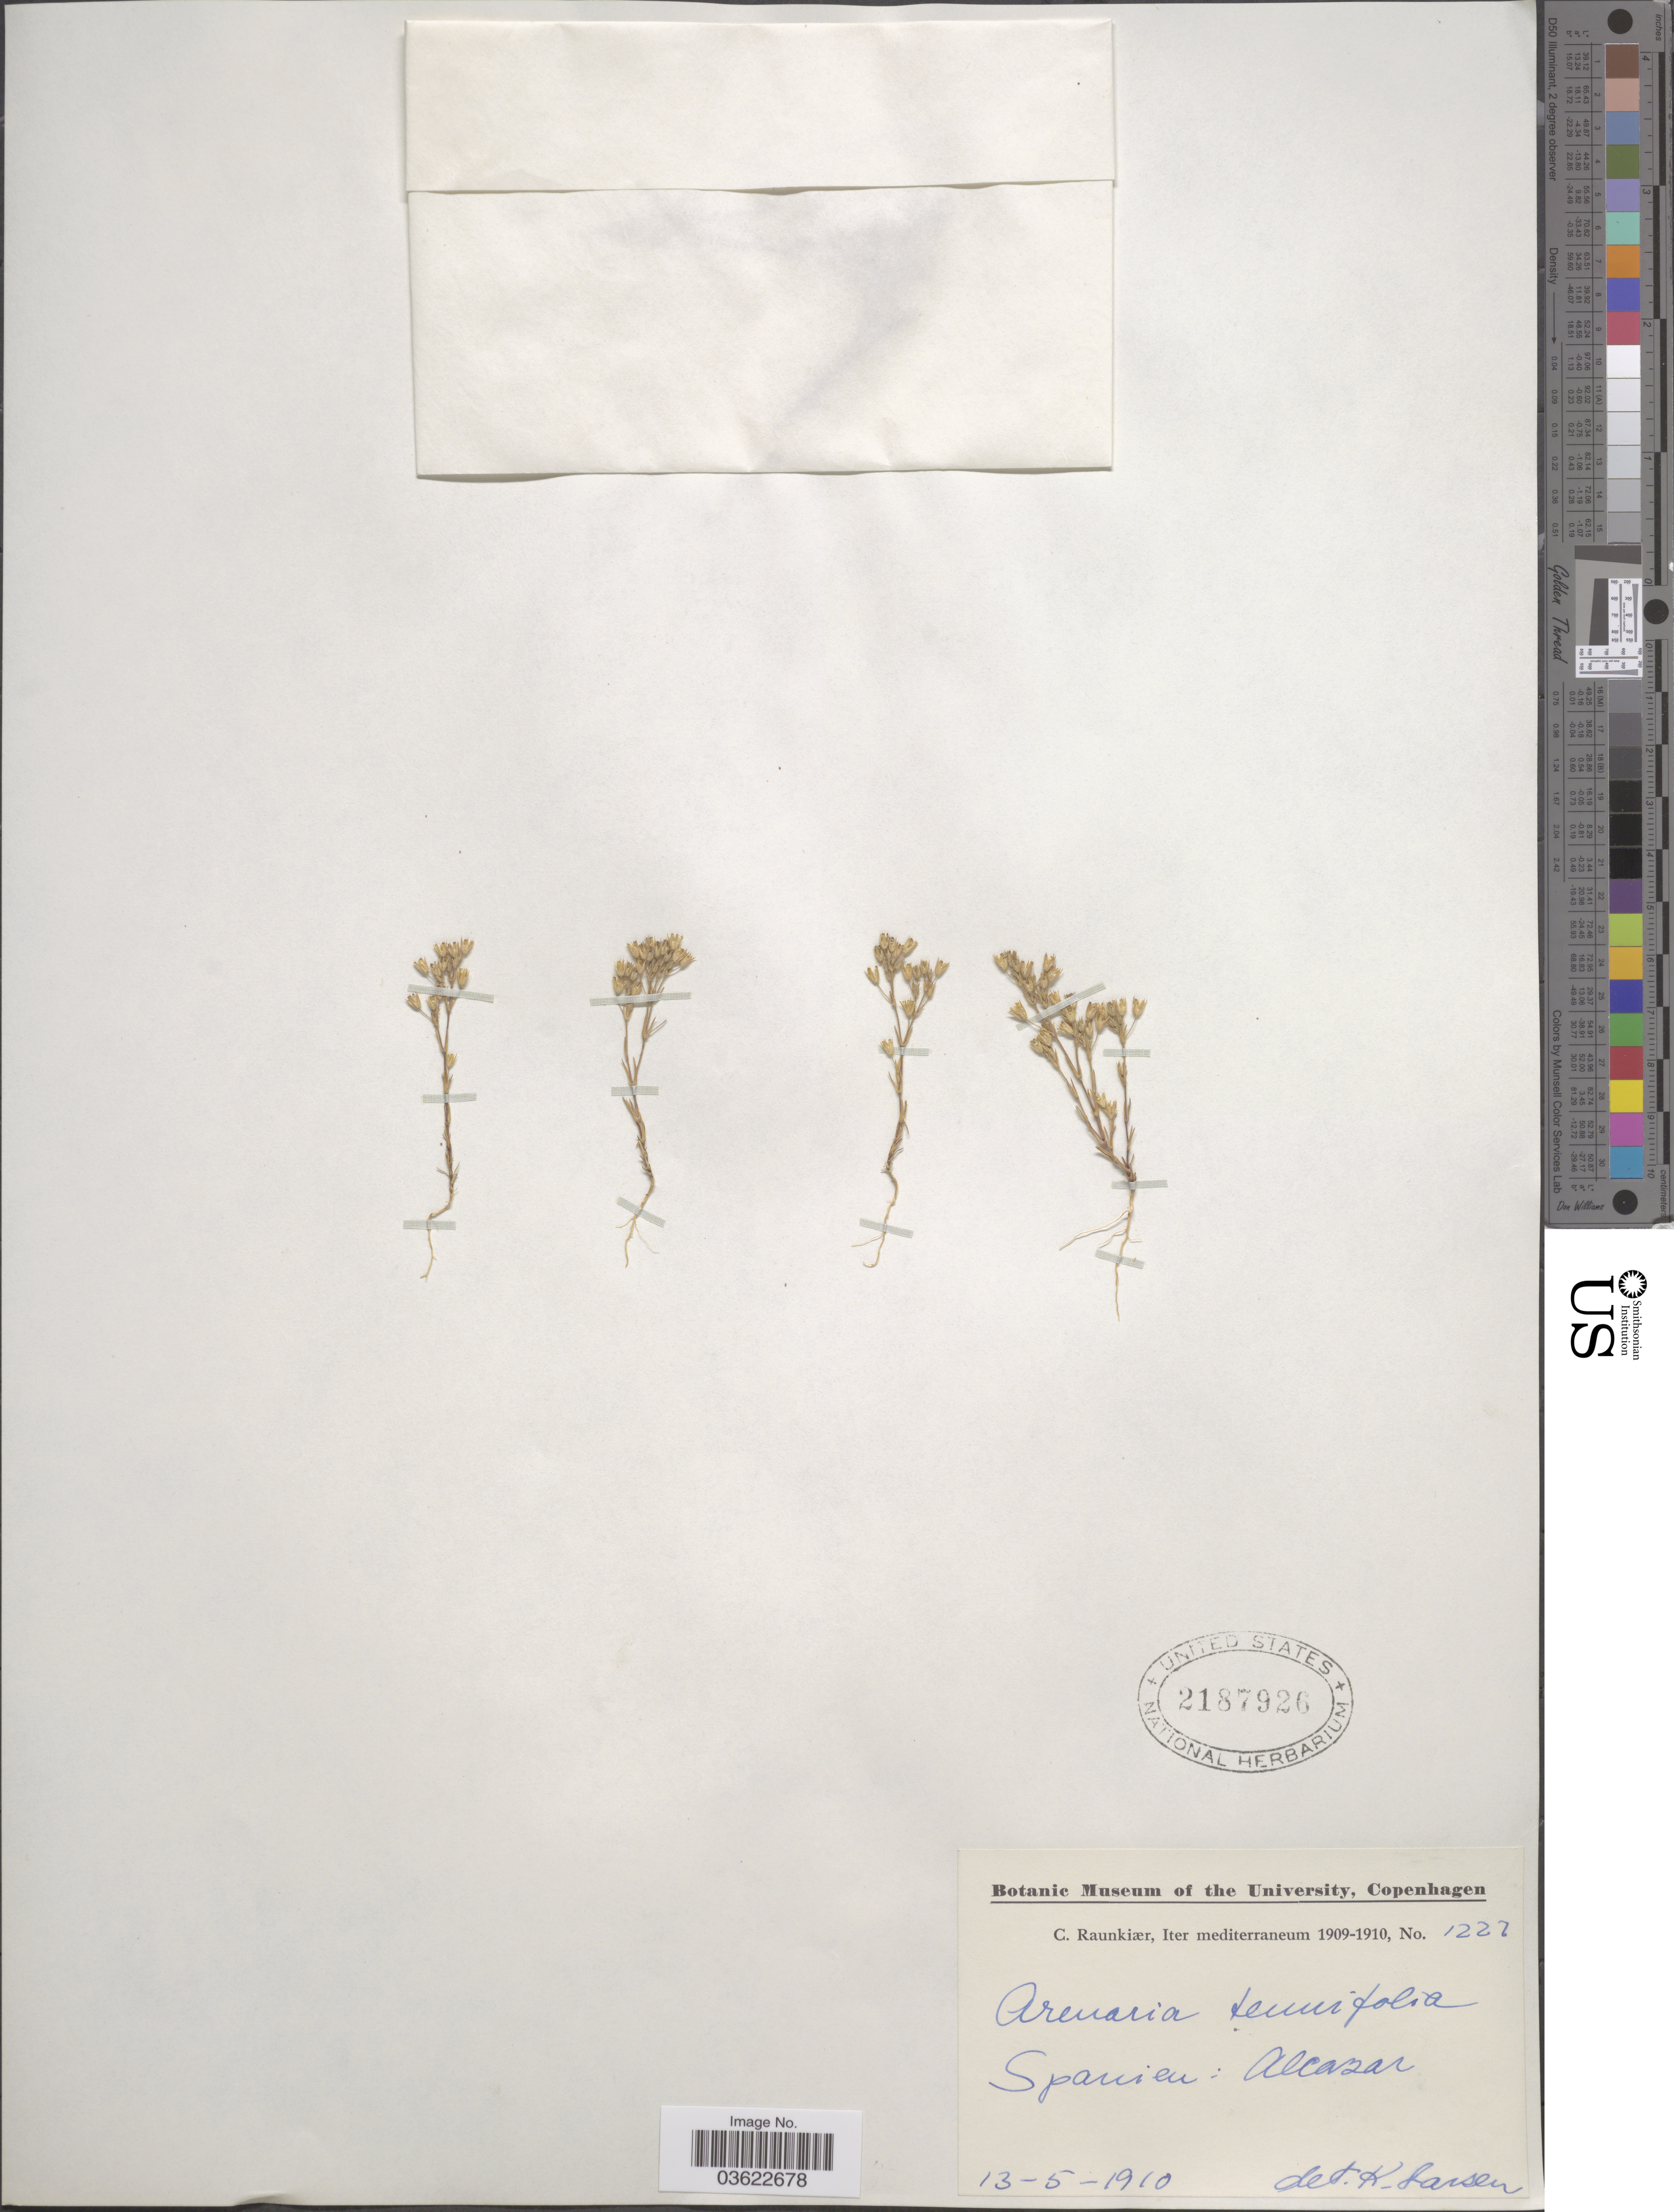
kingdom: Plantae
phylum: Tracheophyta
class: Magnoliopsida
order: Caryophyllales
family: Caryophyllaceae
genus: Arenaria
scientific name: Arenaria tenuifolia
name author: L.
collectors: C. Raunkiær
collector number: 1227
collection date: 1910-05-13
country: Spain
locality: Iter mediterraneum. Alcazar.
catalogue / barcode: US 2187926